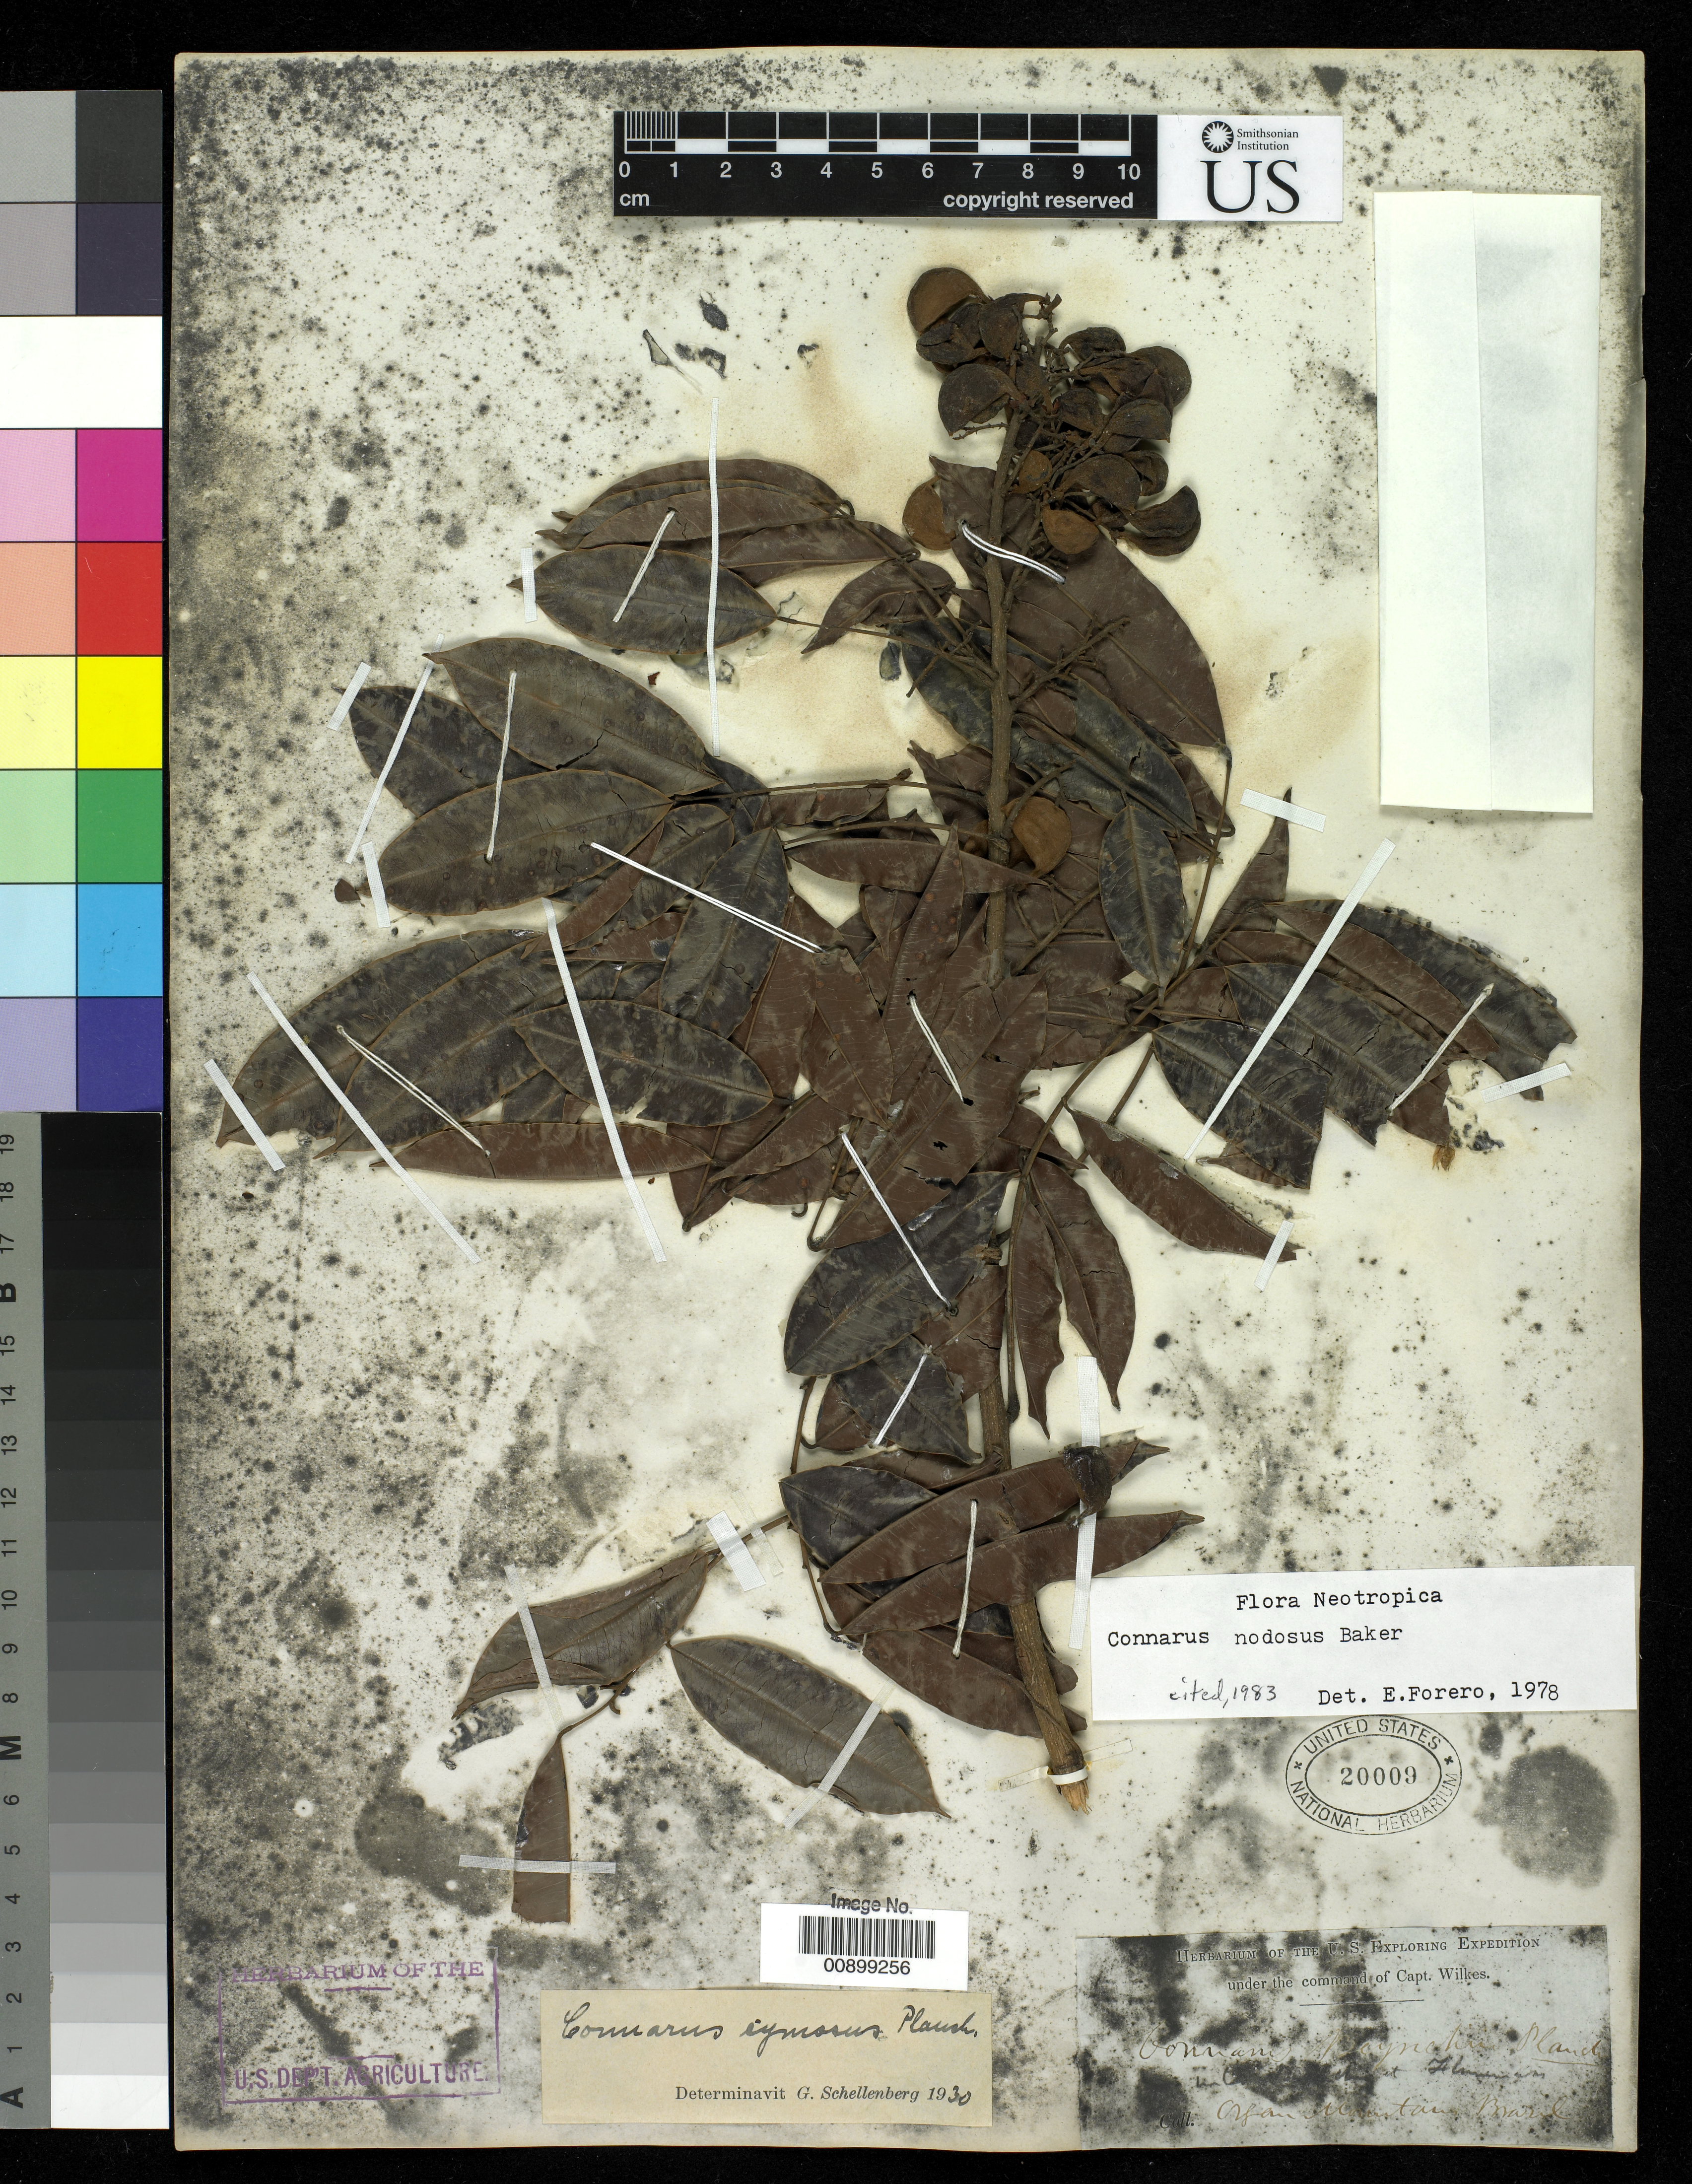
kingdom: Plantae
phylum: Tracheophyta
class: Magnoliopsida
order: Oxalidales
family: Connaraceae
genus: Connarus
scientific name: Connarus nodosus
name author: Baker in Mart.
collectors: Wilkes Explor. Exped.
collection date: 1838/1842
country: Brazil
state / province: Rio de Janeiro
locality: Organ Mountains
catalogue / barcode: US 20009